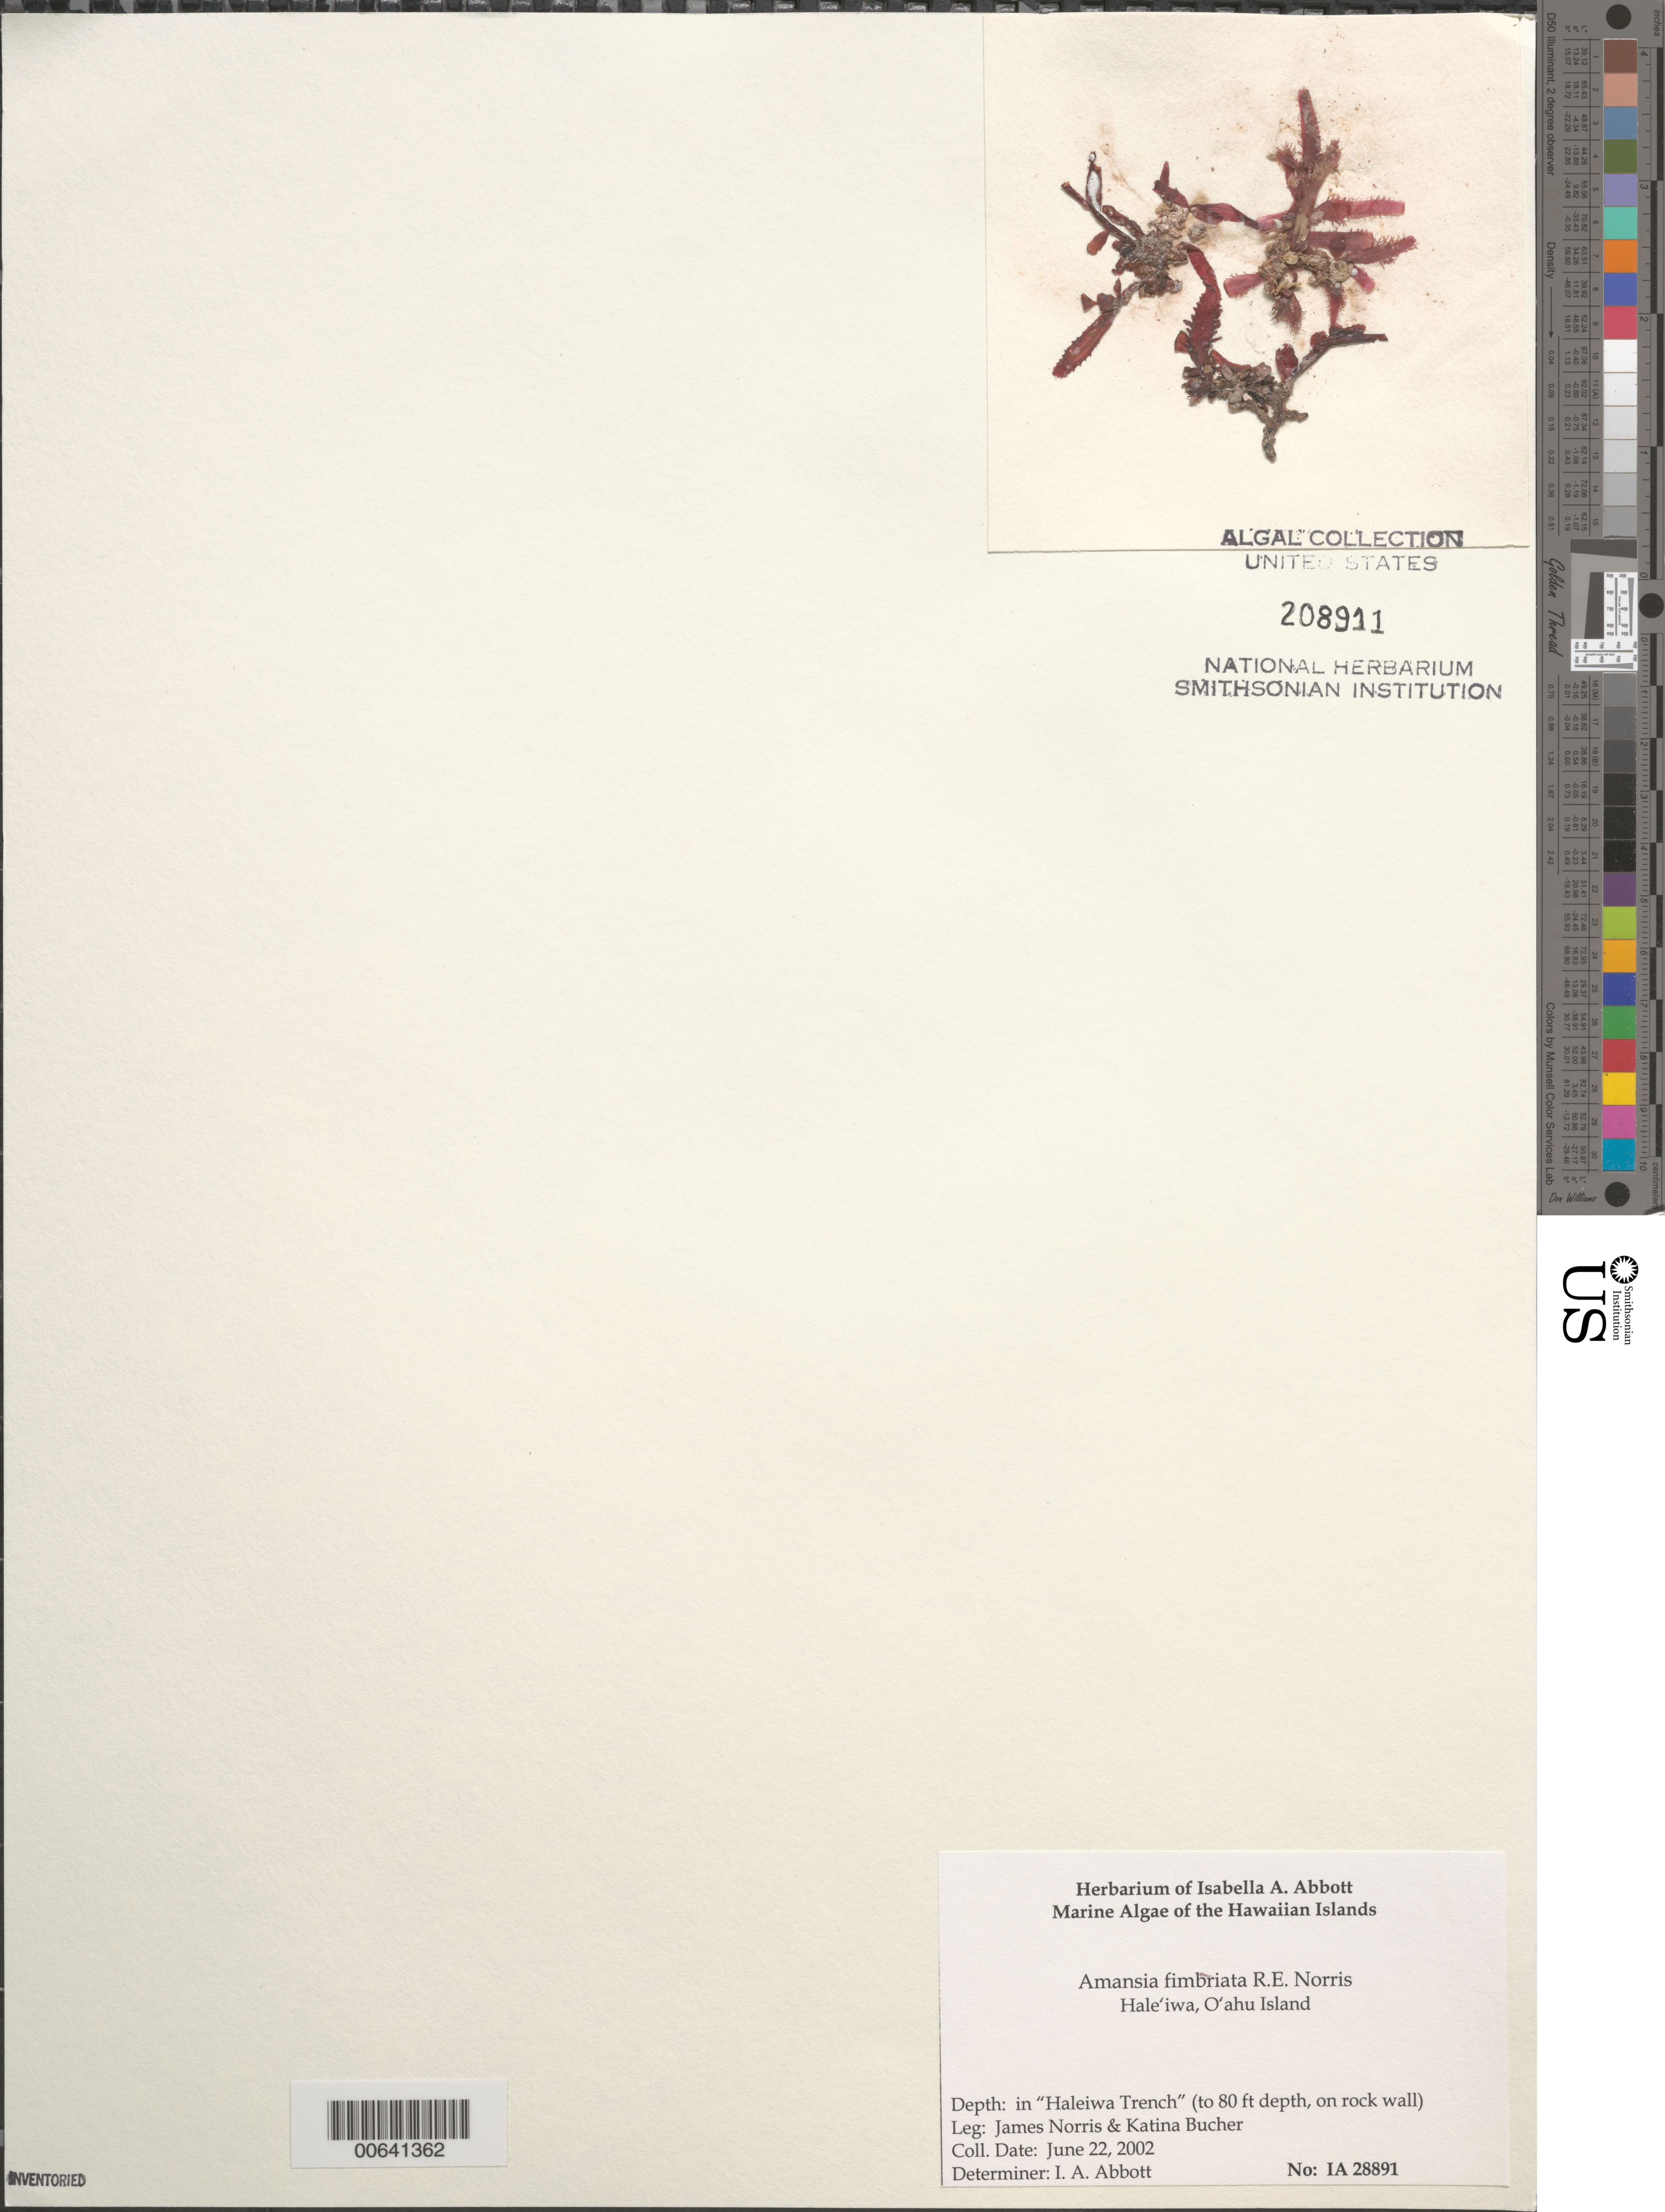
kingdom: Plantae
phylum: Rhodophyta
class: Florideophyceae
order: Ceramiales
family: Rhodomelaceae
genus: Amansia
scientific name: Amansia fimbriata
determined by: Abbott, Isabella A.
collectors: J. N. Norris & K. E. Bucher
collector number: IAA 28891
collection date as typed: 22 Jun 2002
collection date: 2002-06-22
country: United States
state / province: Hawaii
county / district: Honolulu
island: Oahu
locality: Hale'iwa, Haleiwa Trench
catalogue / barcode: US 208911